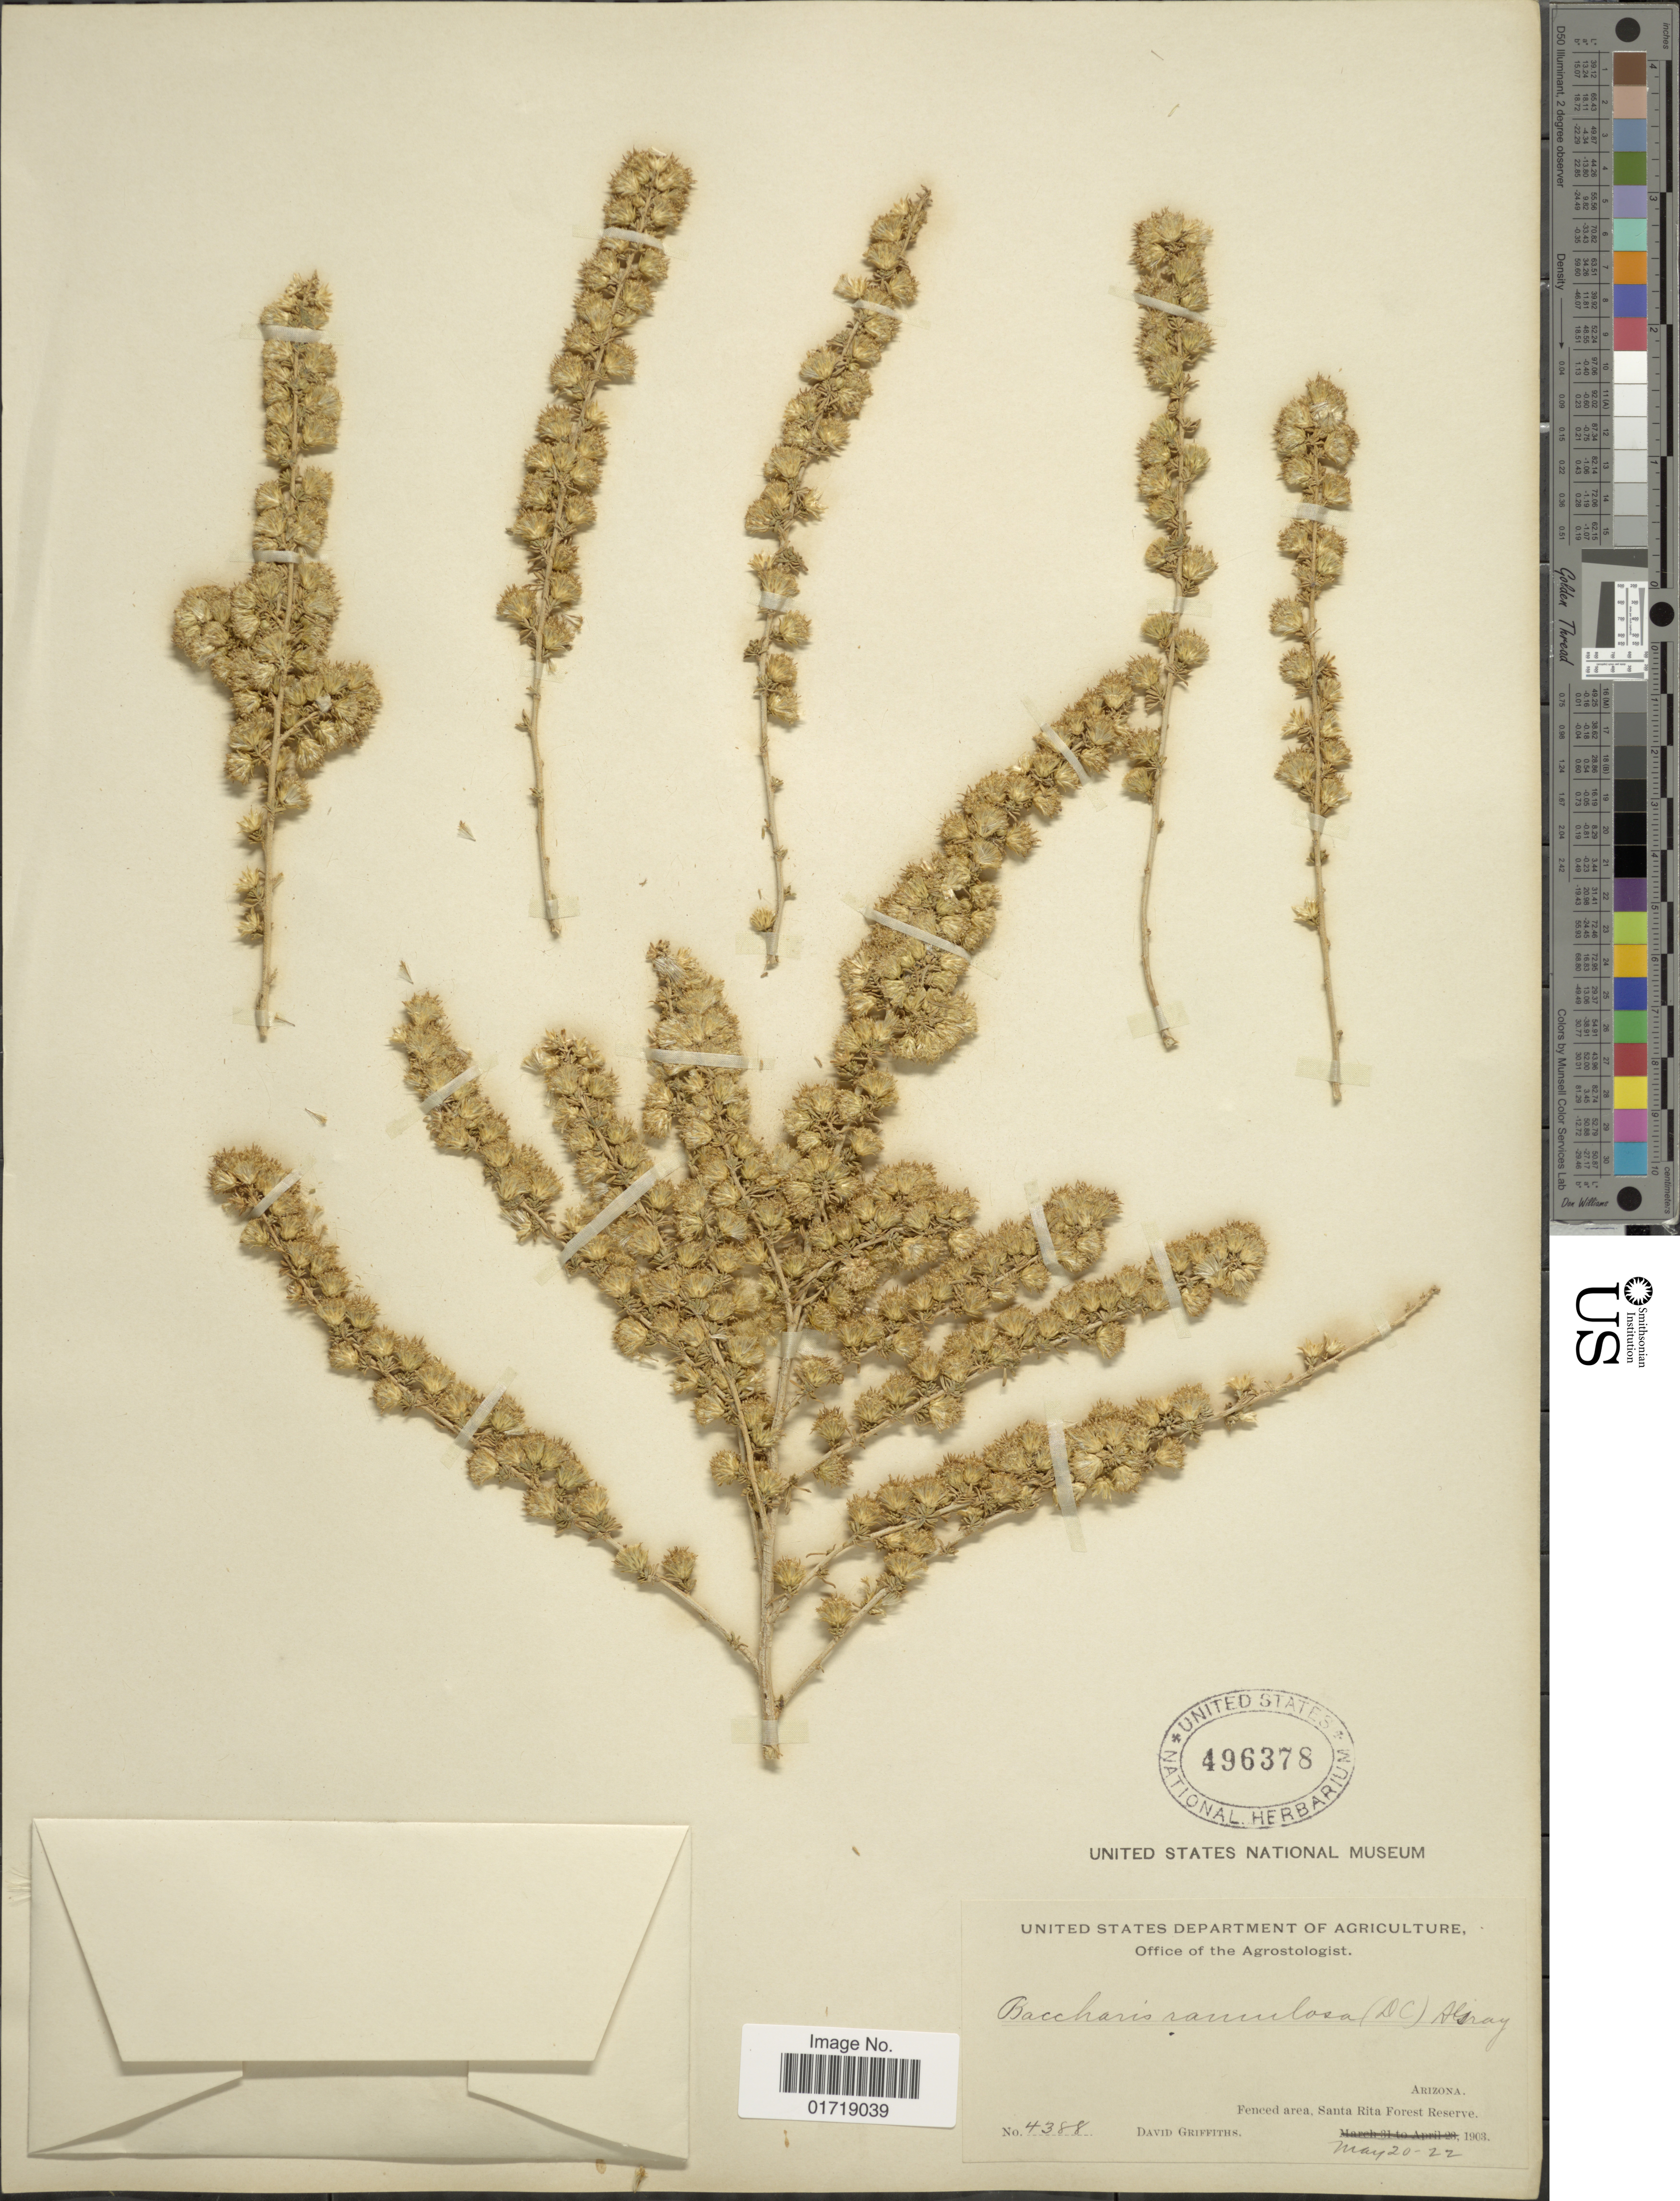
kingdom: Plantae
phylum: Tracheophyta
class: Magnoliopsida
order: Asterales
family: Asteraceae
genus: Baccharis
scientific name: Baccharis pteronioides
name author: DC.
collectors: D. Griffiths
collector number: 4388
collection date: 1903-05-20/1903-05-22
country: United States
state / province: Arizona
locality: Fenced area, Santa Rita Forest Reserve, Arizona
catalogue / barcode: US 496378